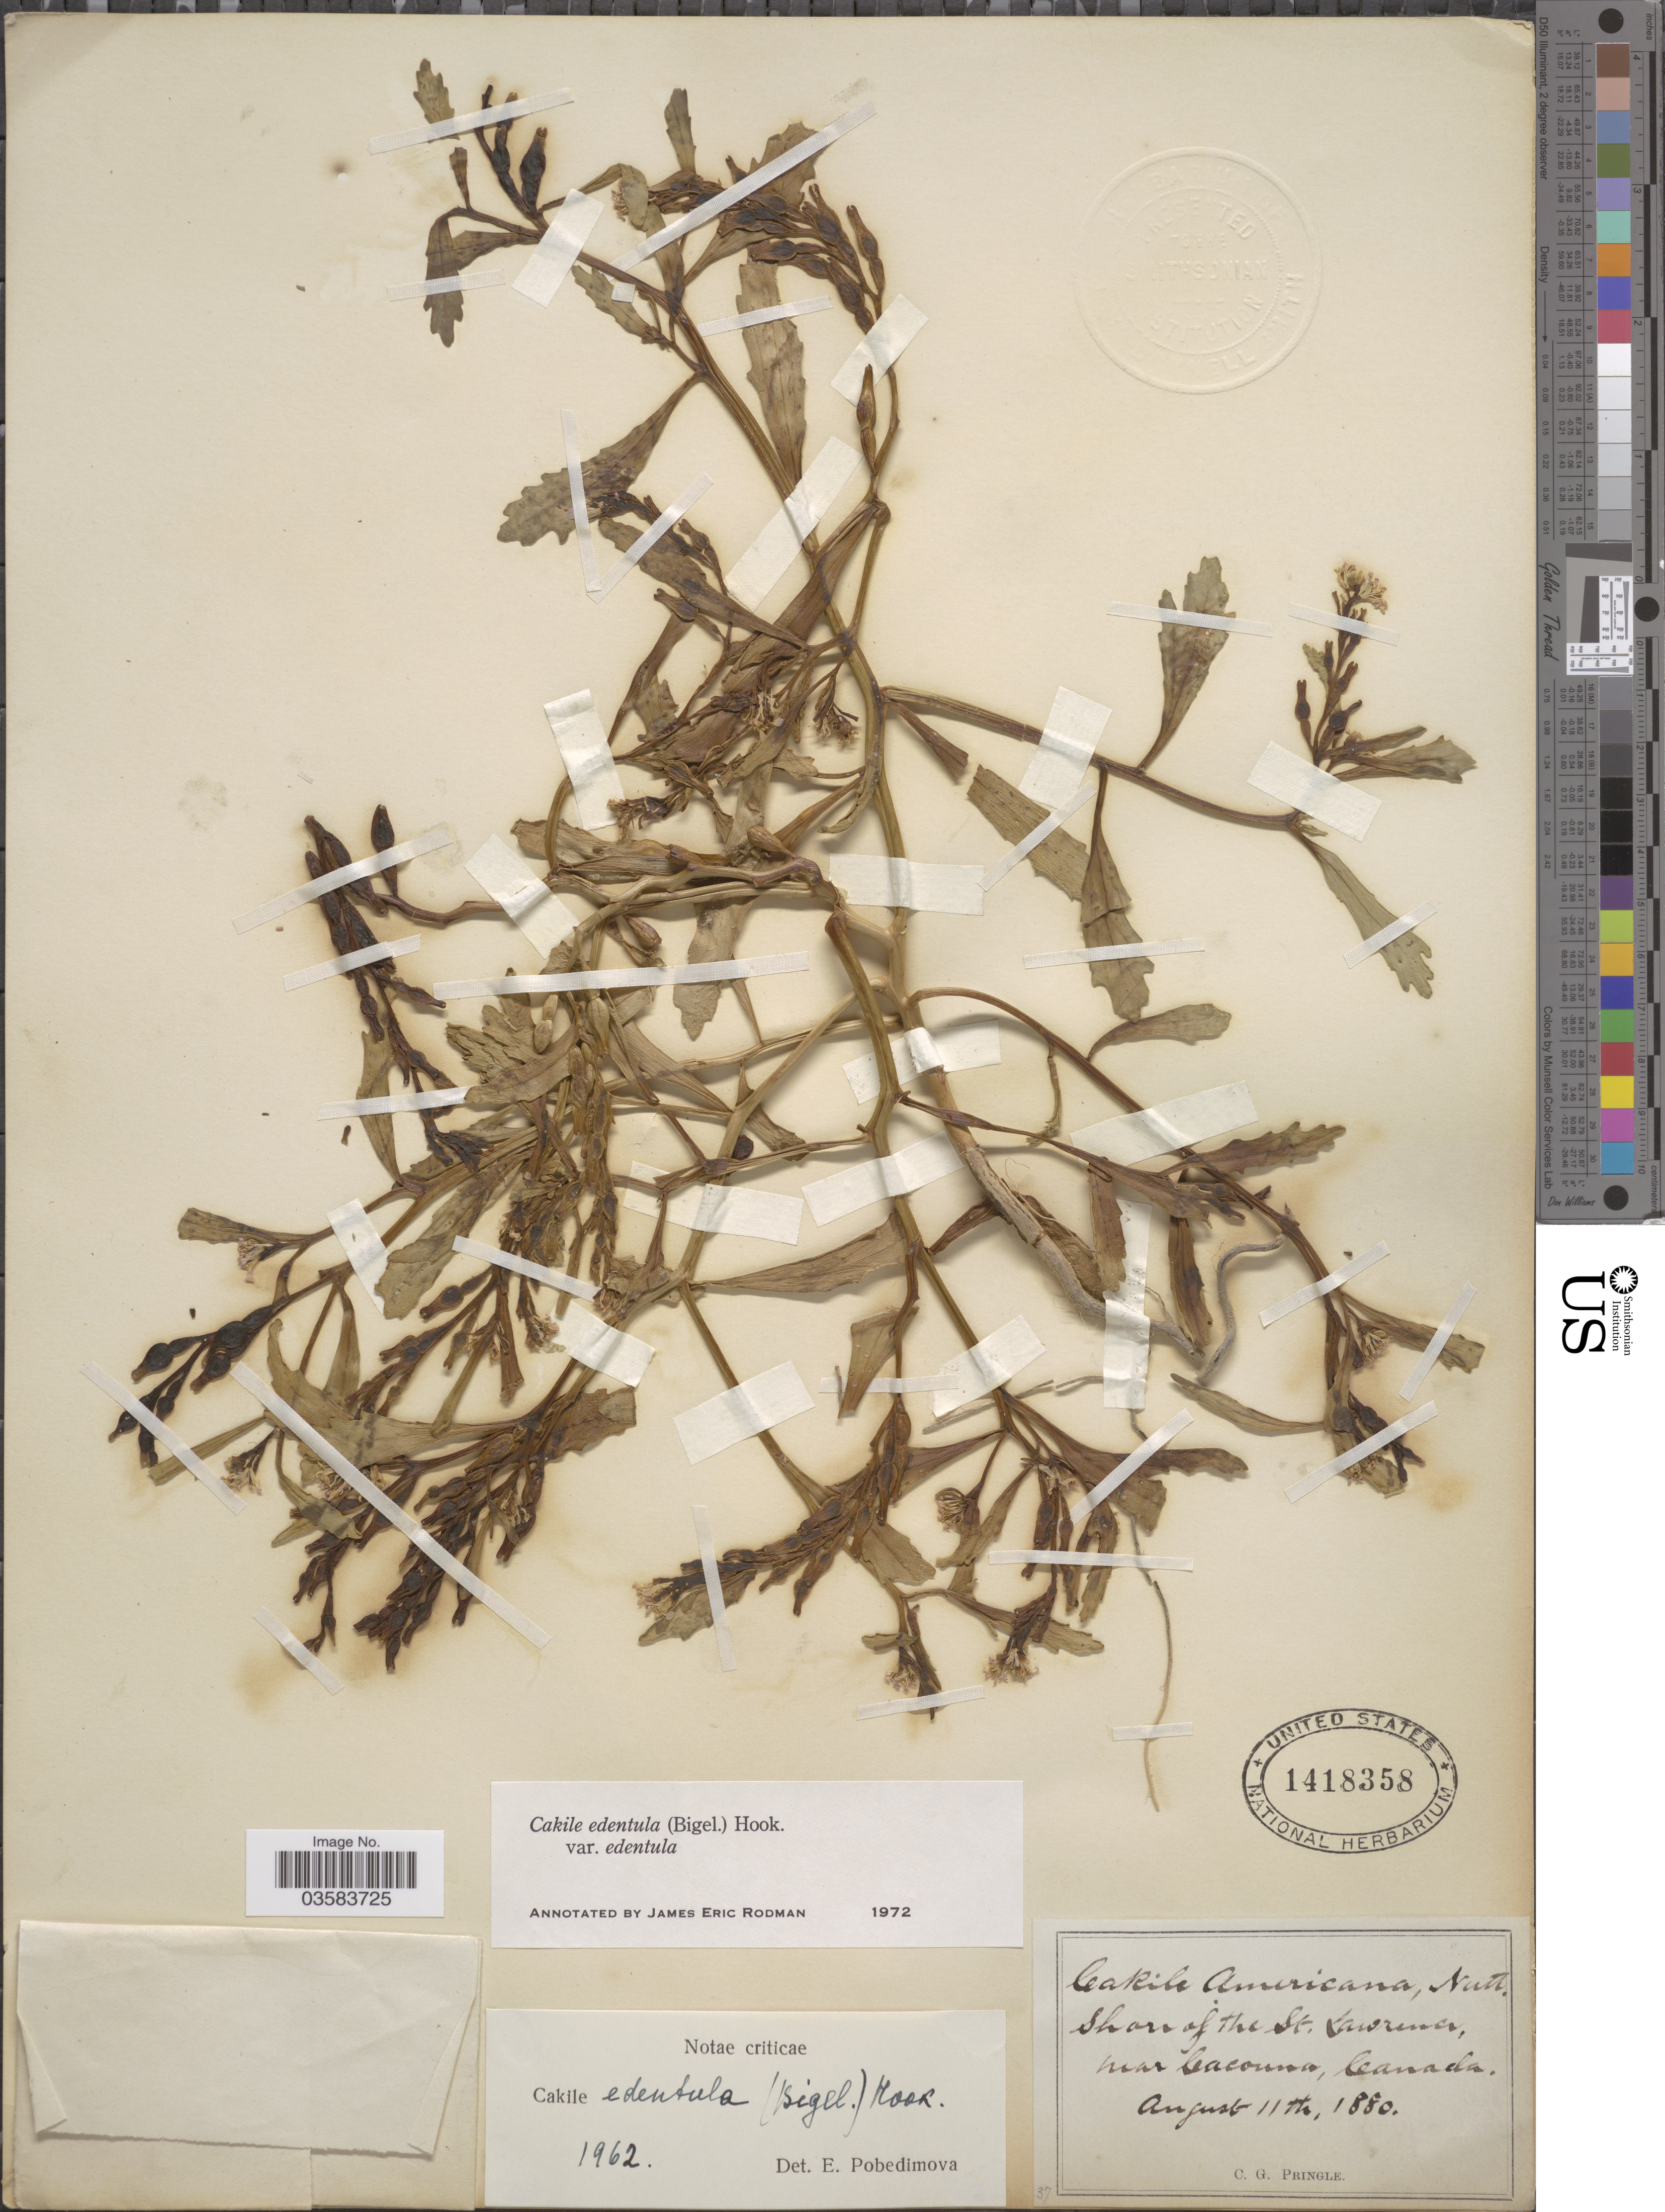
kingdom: Plantae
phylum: Tracheophyta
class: Magnoliopsida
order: Brassicales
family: Brassicaceae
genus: Cakile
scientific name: Cakile edentula var. edentula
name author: (Bigelow) Hook.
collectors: C. G. Pringle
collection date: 1880-08-11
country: Canada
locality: Shore of the St. Lawrence, near Cacouna.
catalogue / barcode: US 1418358